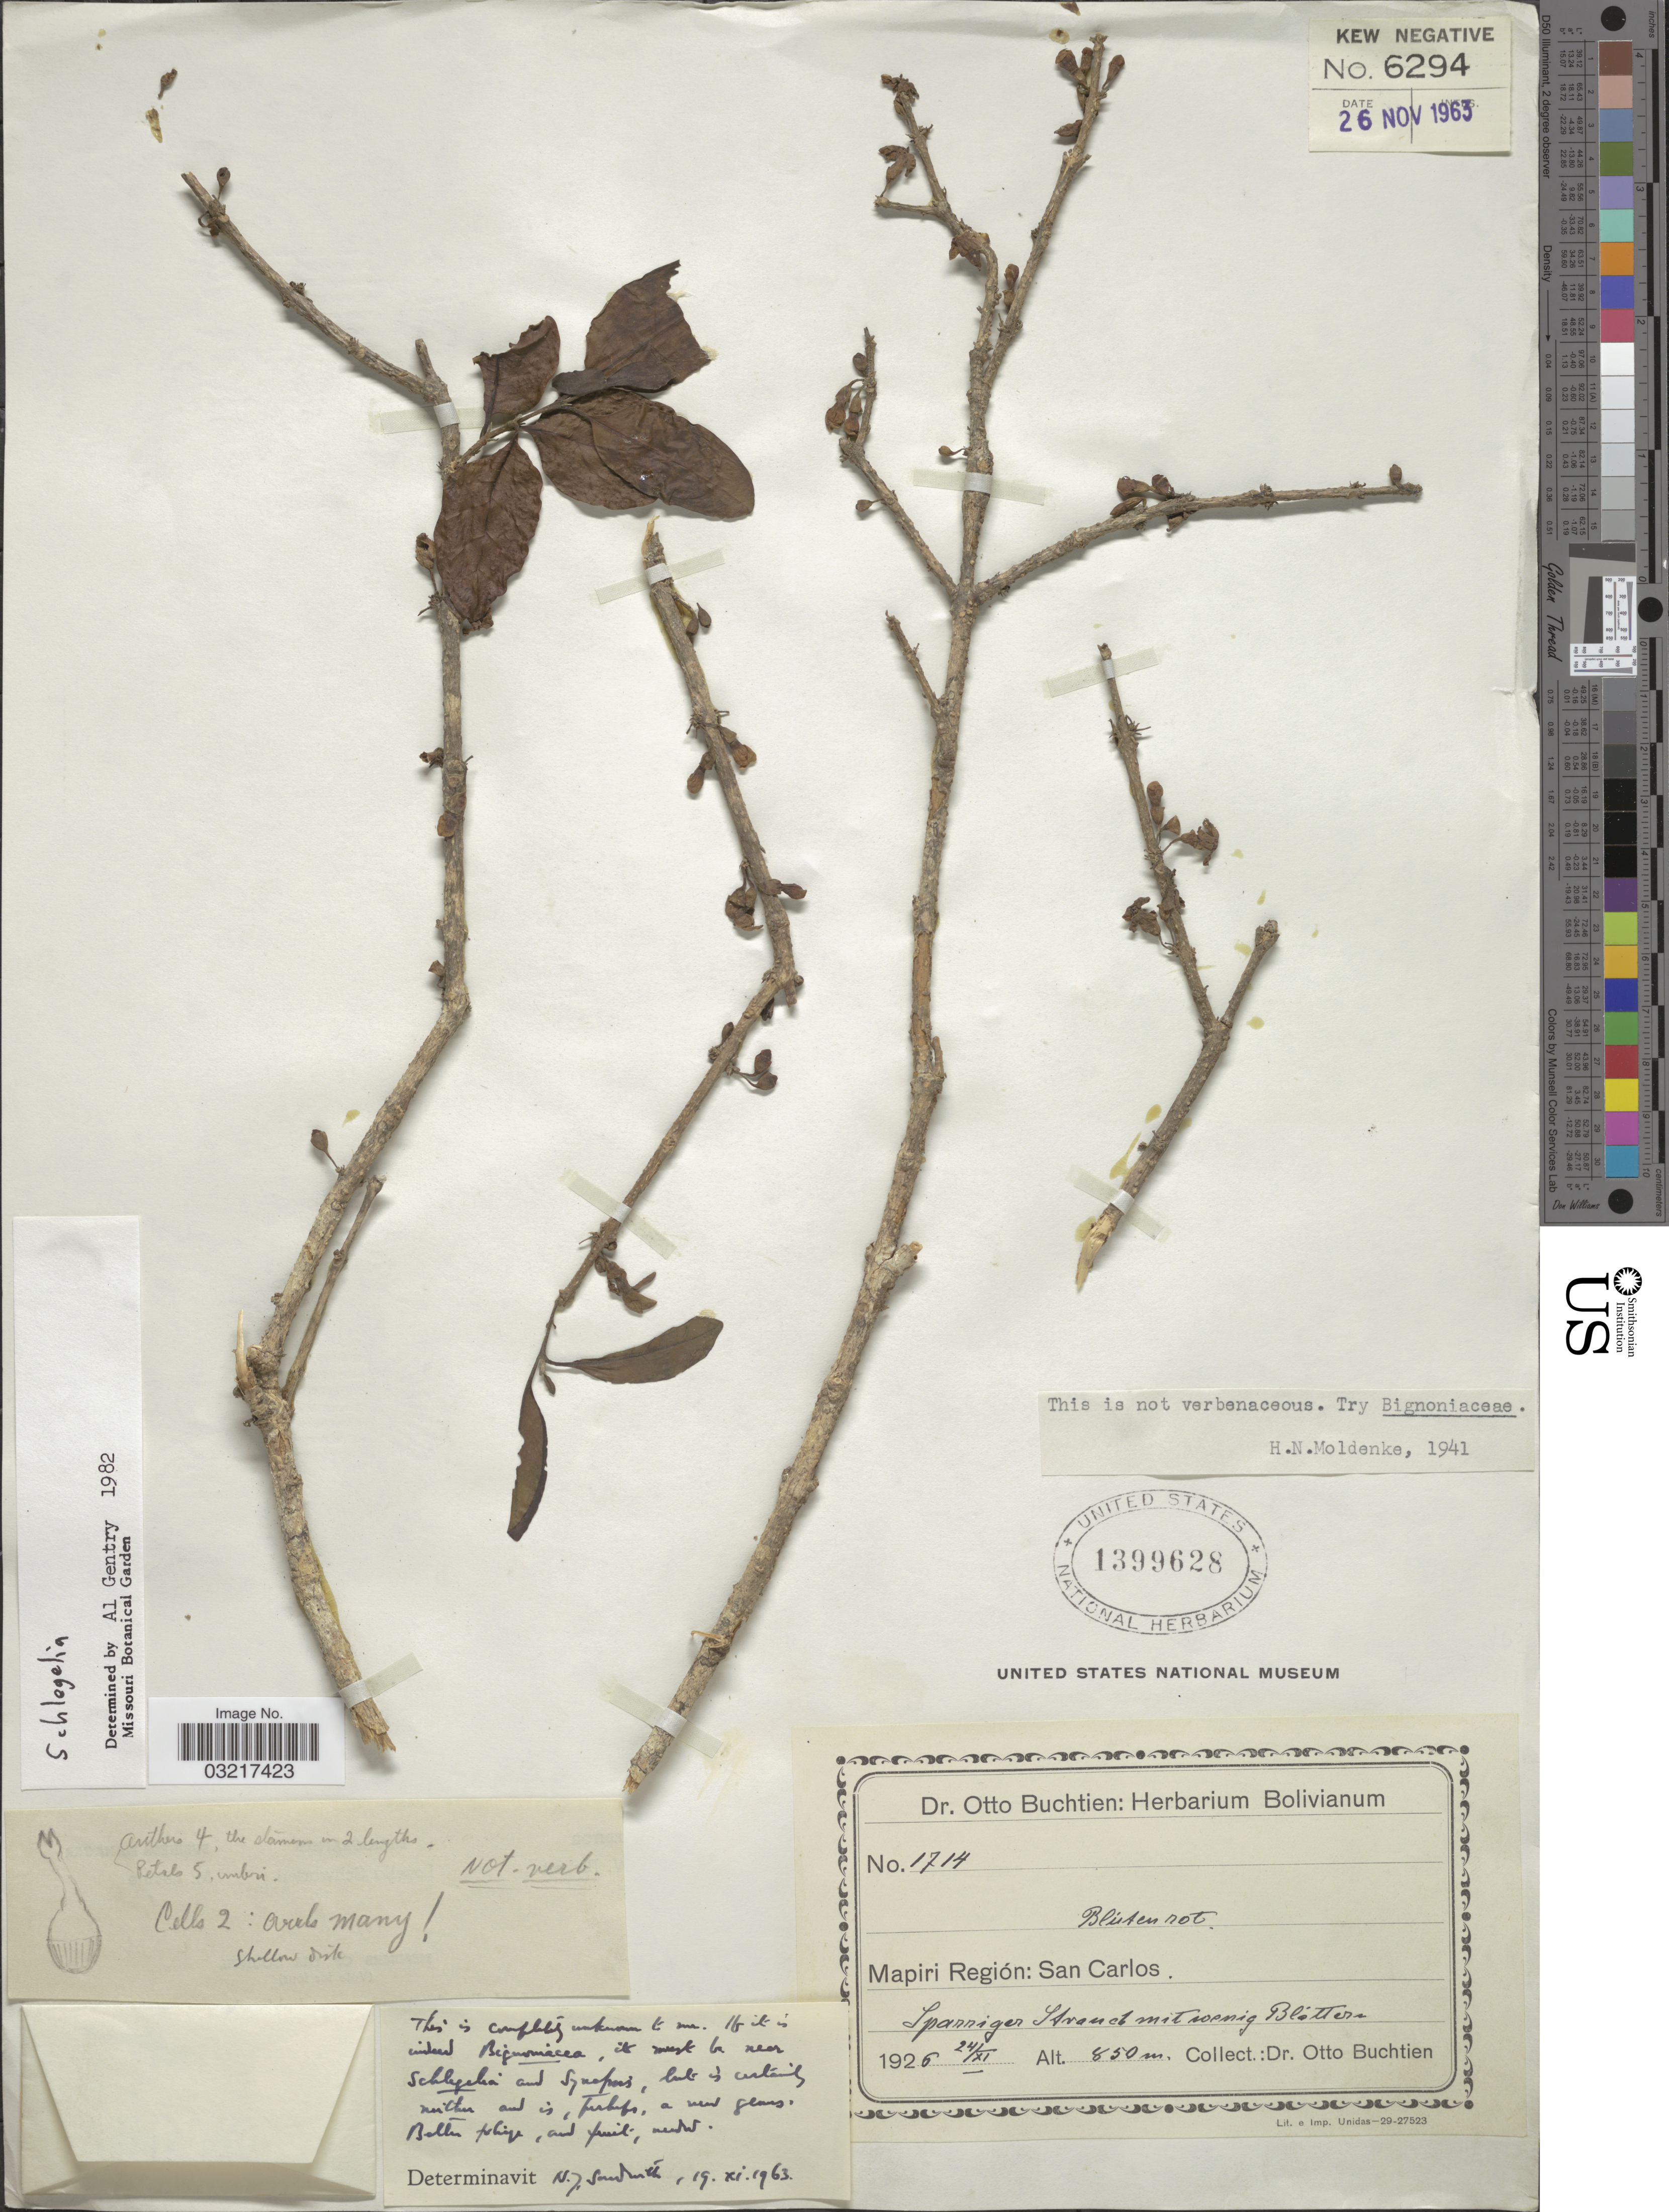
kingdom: Plantae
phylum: Tracheophyta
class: Magnoliopsida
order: Lamiales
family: Schlegeliaceae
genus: Schlegelia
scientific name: Schlegelia sp.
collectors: O. Buchtien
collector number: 1714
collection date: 1926-11-24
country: Bolivia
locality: Mapiri Región: San Carlos.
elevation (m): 850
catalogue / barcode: US 1399628